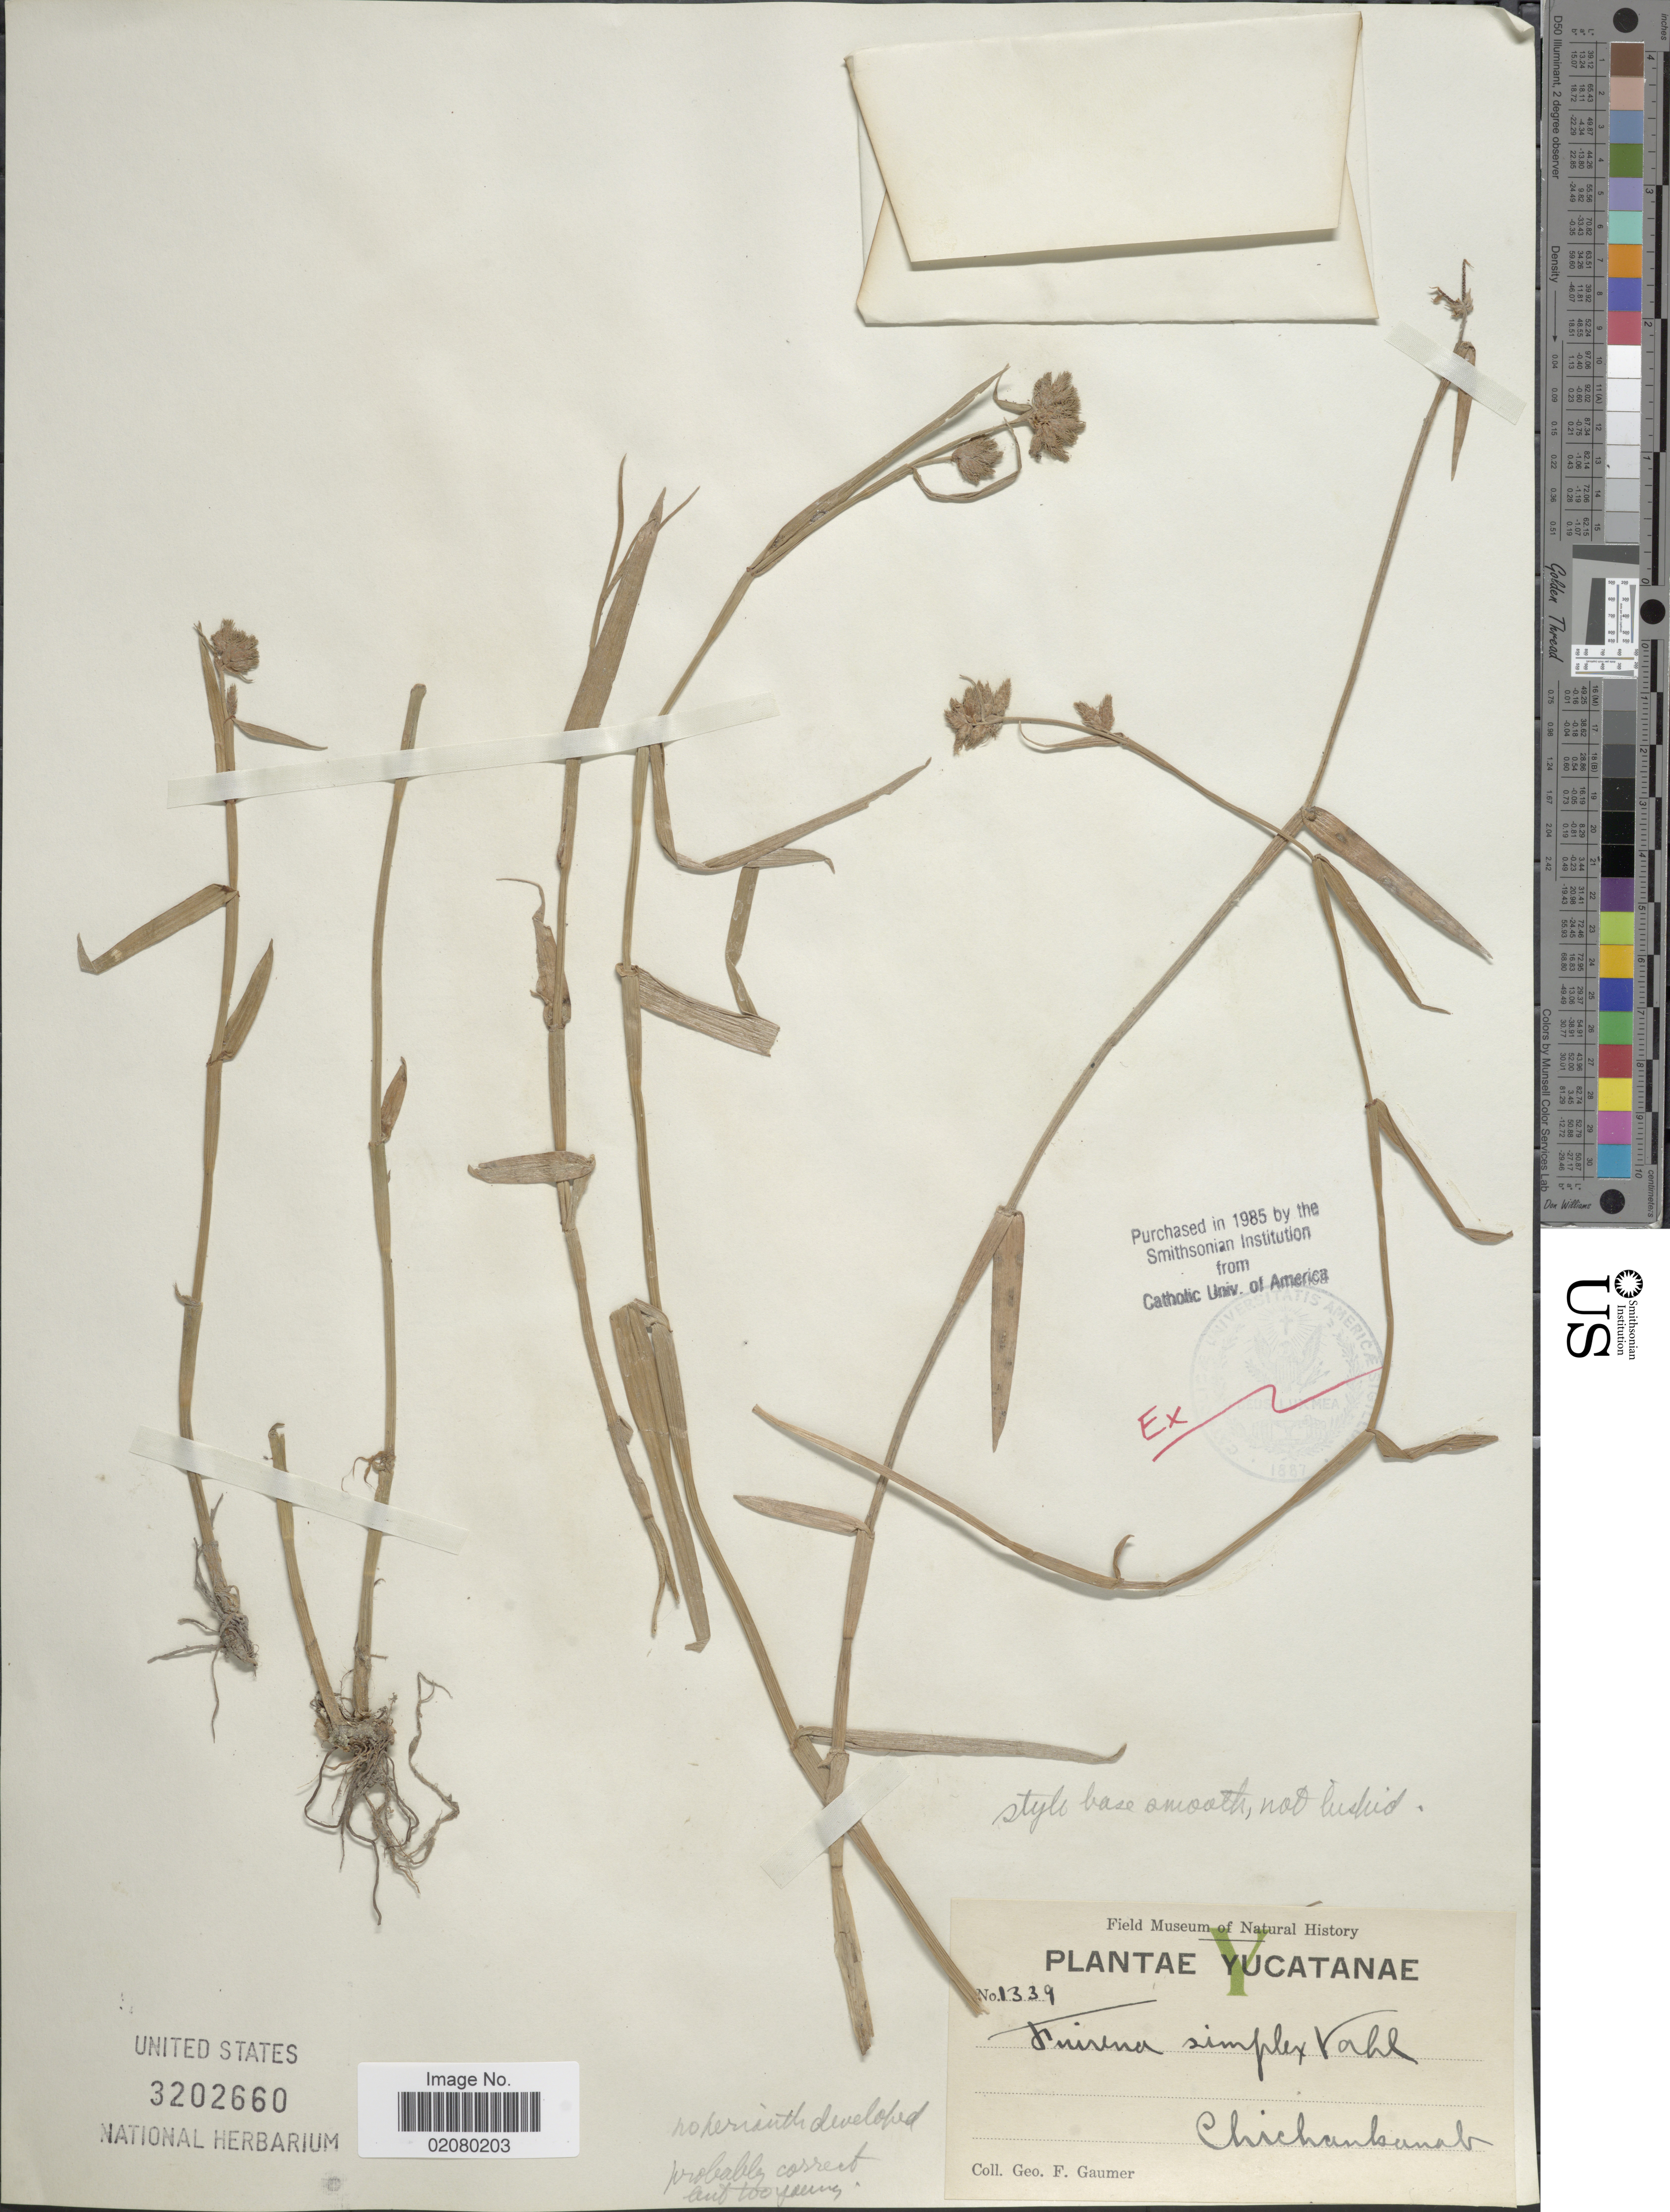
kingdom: Plantae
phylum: Tracheophyta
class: Liliopsida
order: Poales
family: Cyperaceae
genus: Fuirena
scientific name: Fuirena simplex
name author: Vahl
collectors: G. F. Gaumer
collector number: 1339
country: Mexico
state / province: Yucatán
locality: Yucatanae. Chichankanab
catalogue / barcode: US 3202660